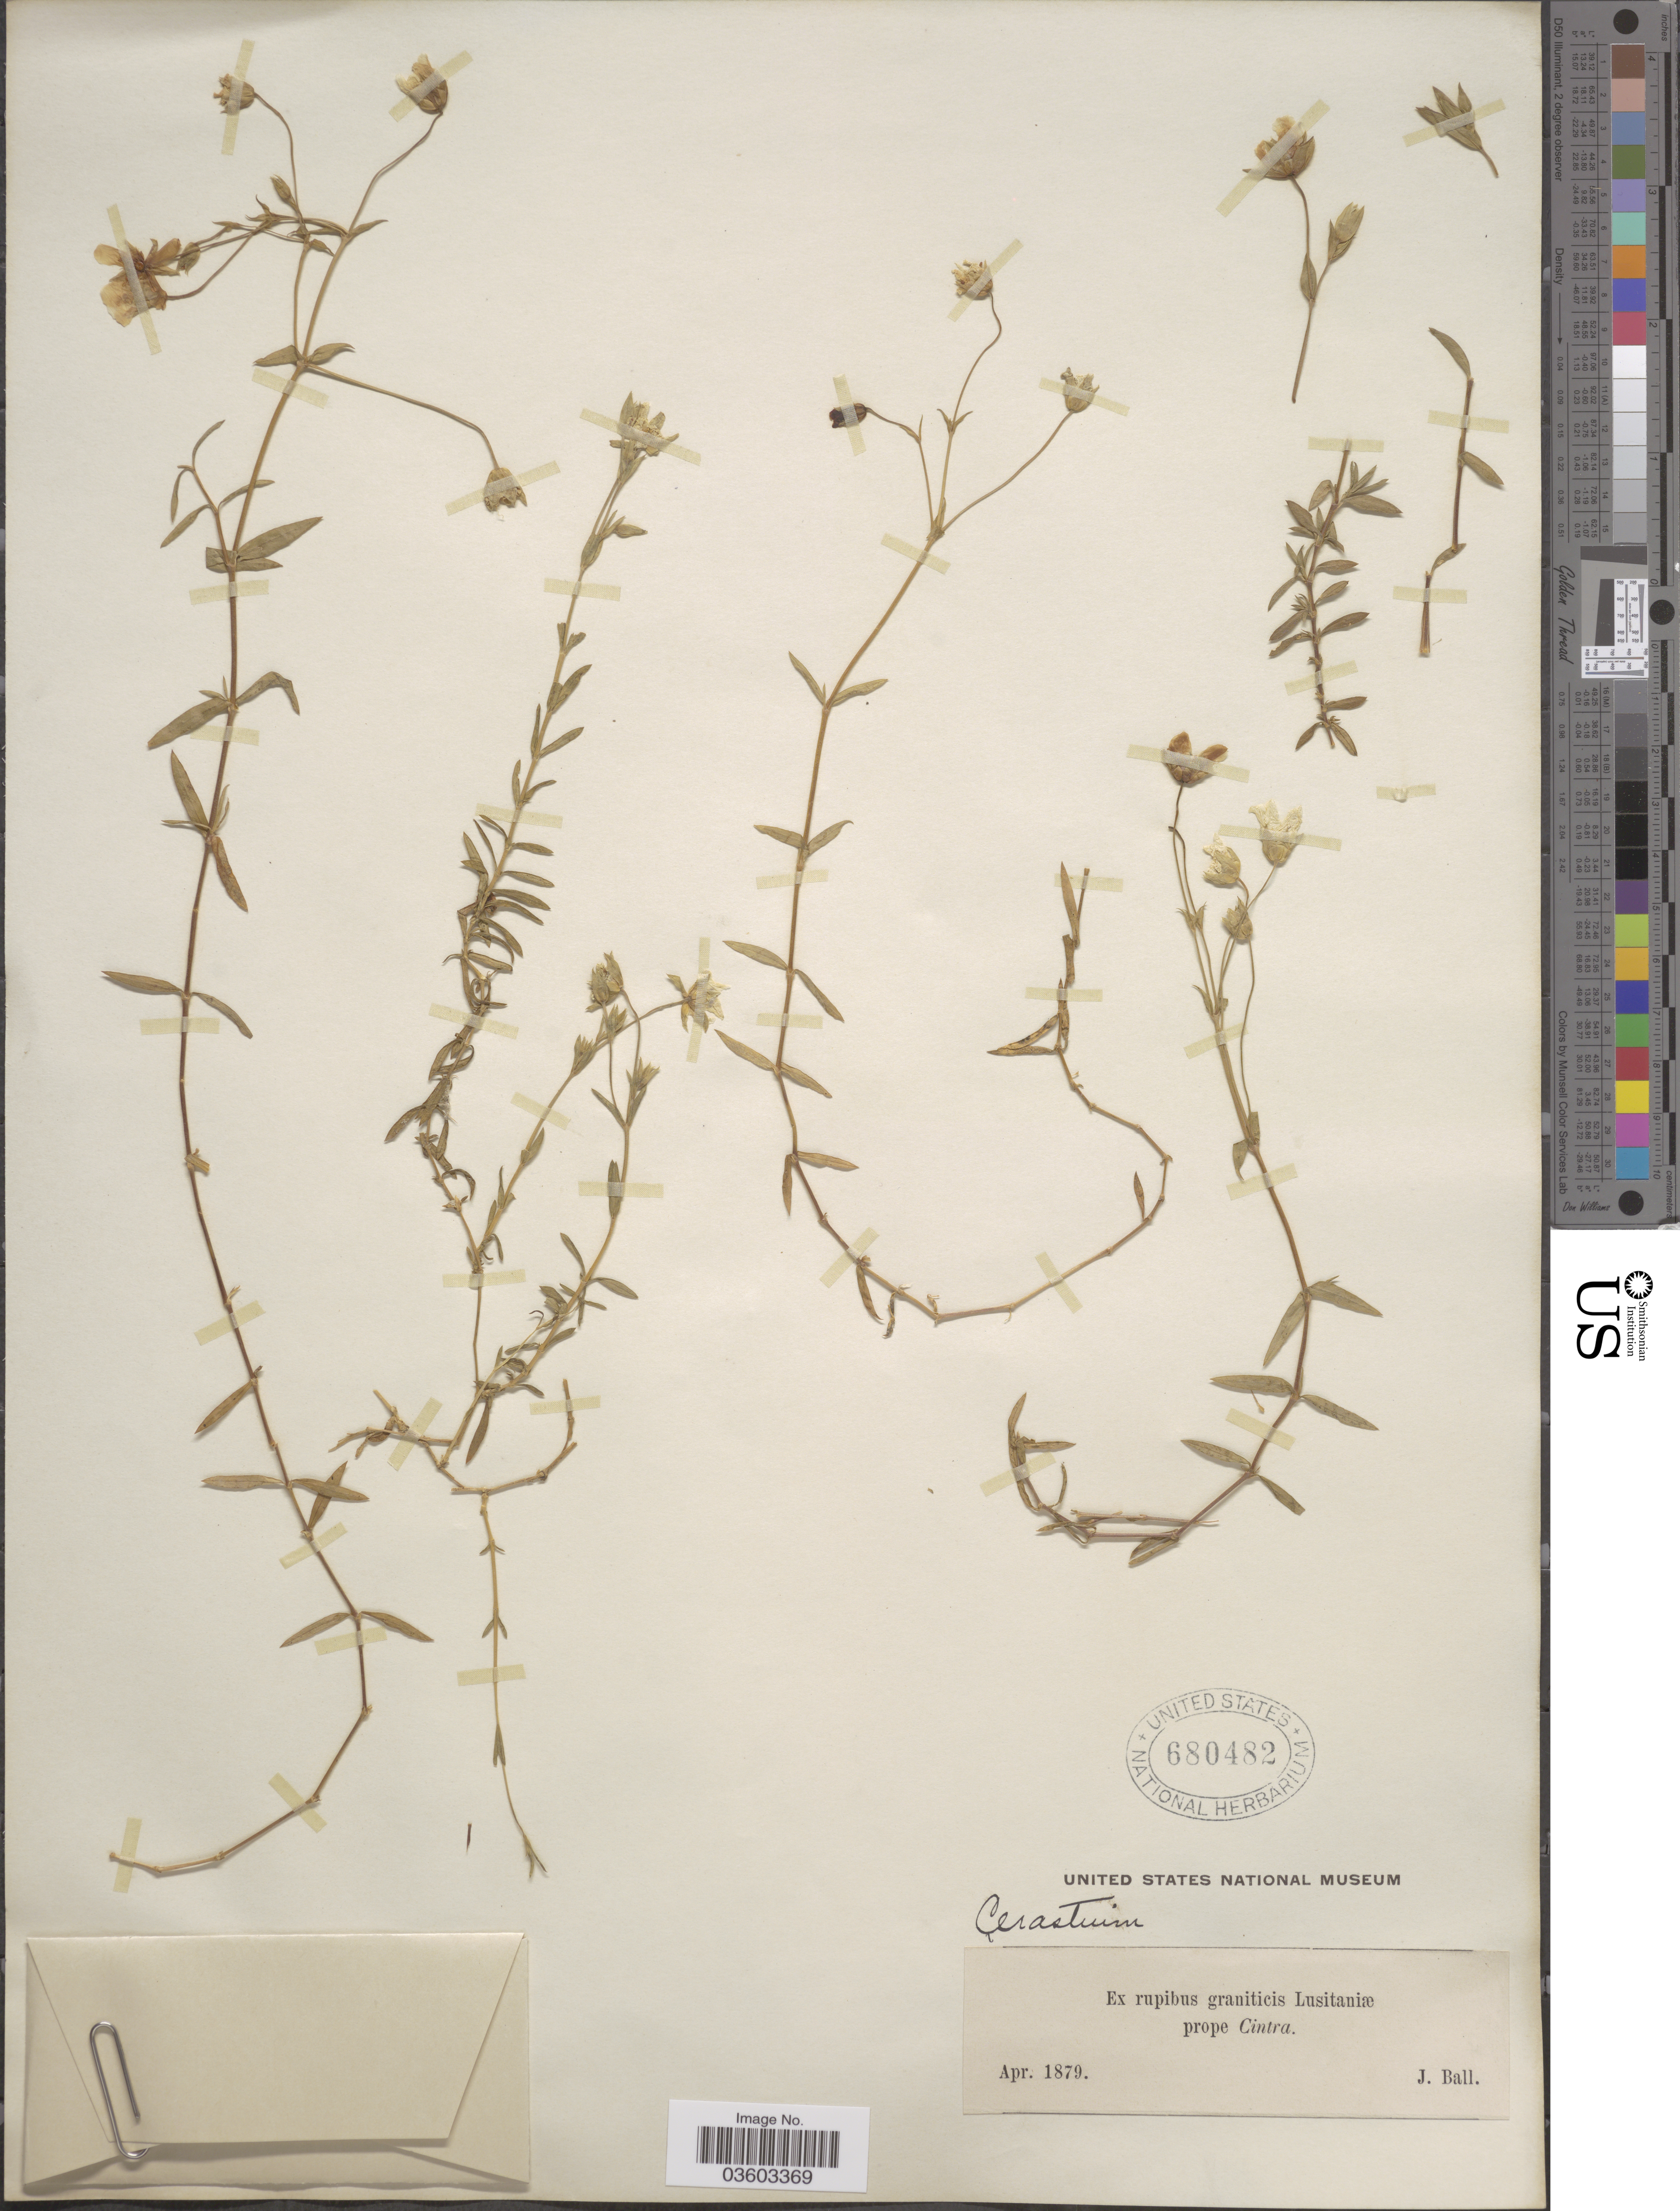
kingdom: Plantae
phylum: Tracheophyta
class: Magnoliopsida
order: Caryophyllales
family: Caryophyllaceae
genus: Cerastium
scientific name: Cerastium sp.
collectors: J. Ball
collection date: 1879-04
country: Portugal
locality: Ex rupibus graniticis Lusitaniæ prope Cintra.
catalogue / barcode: US 680482